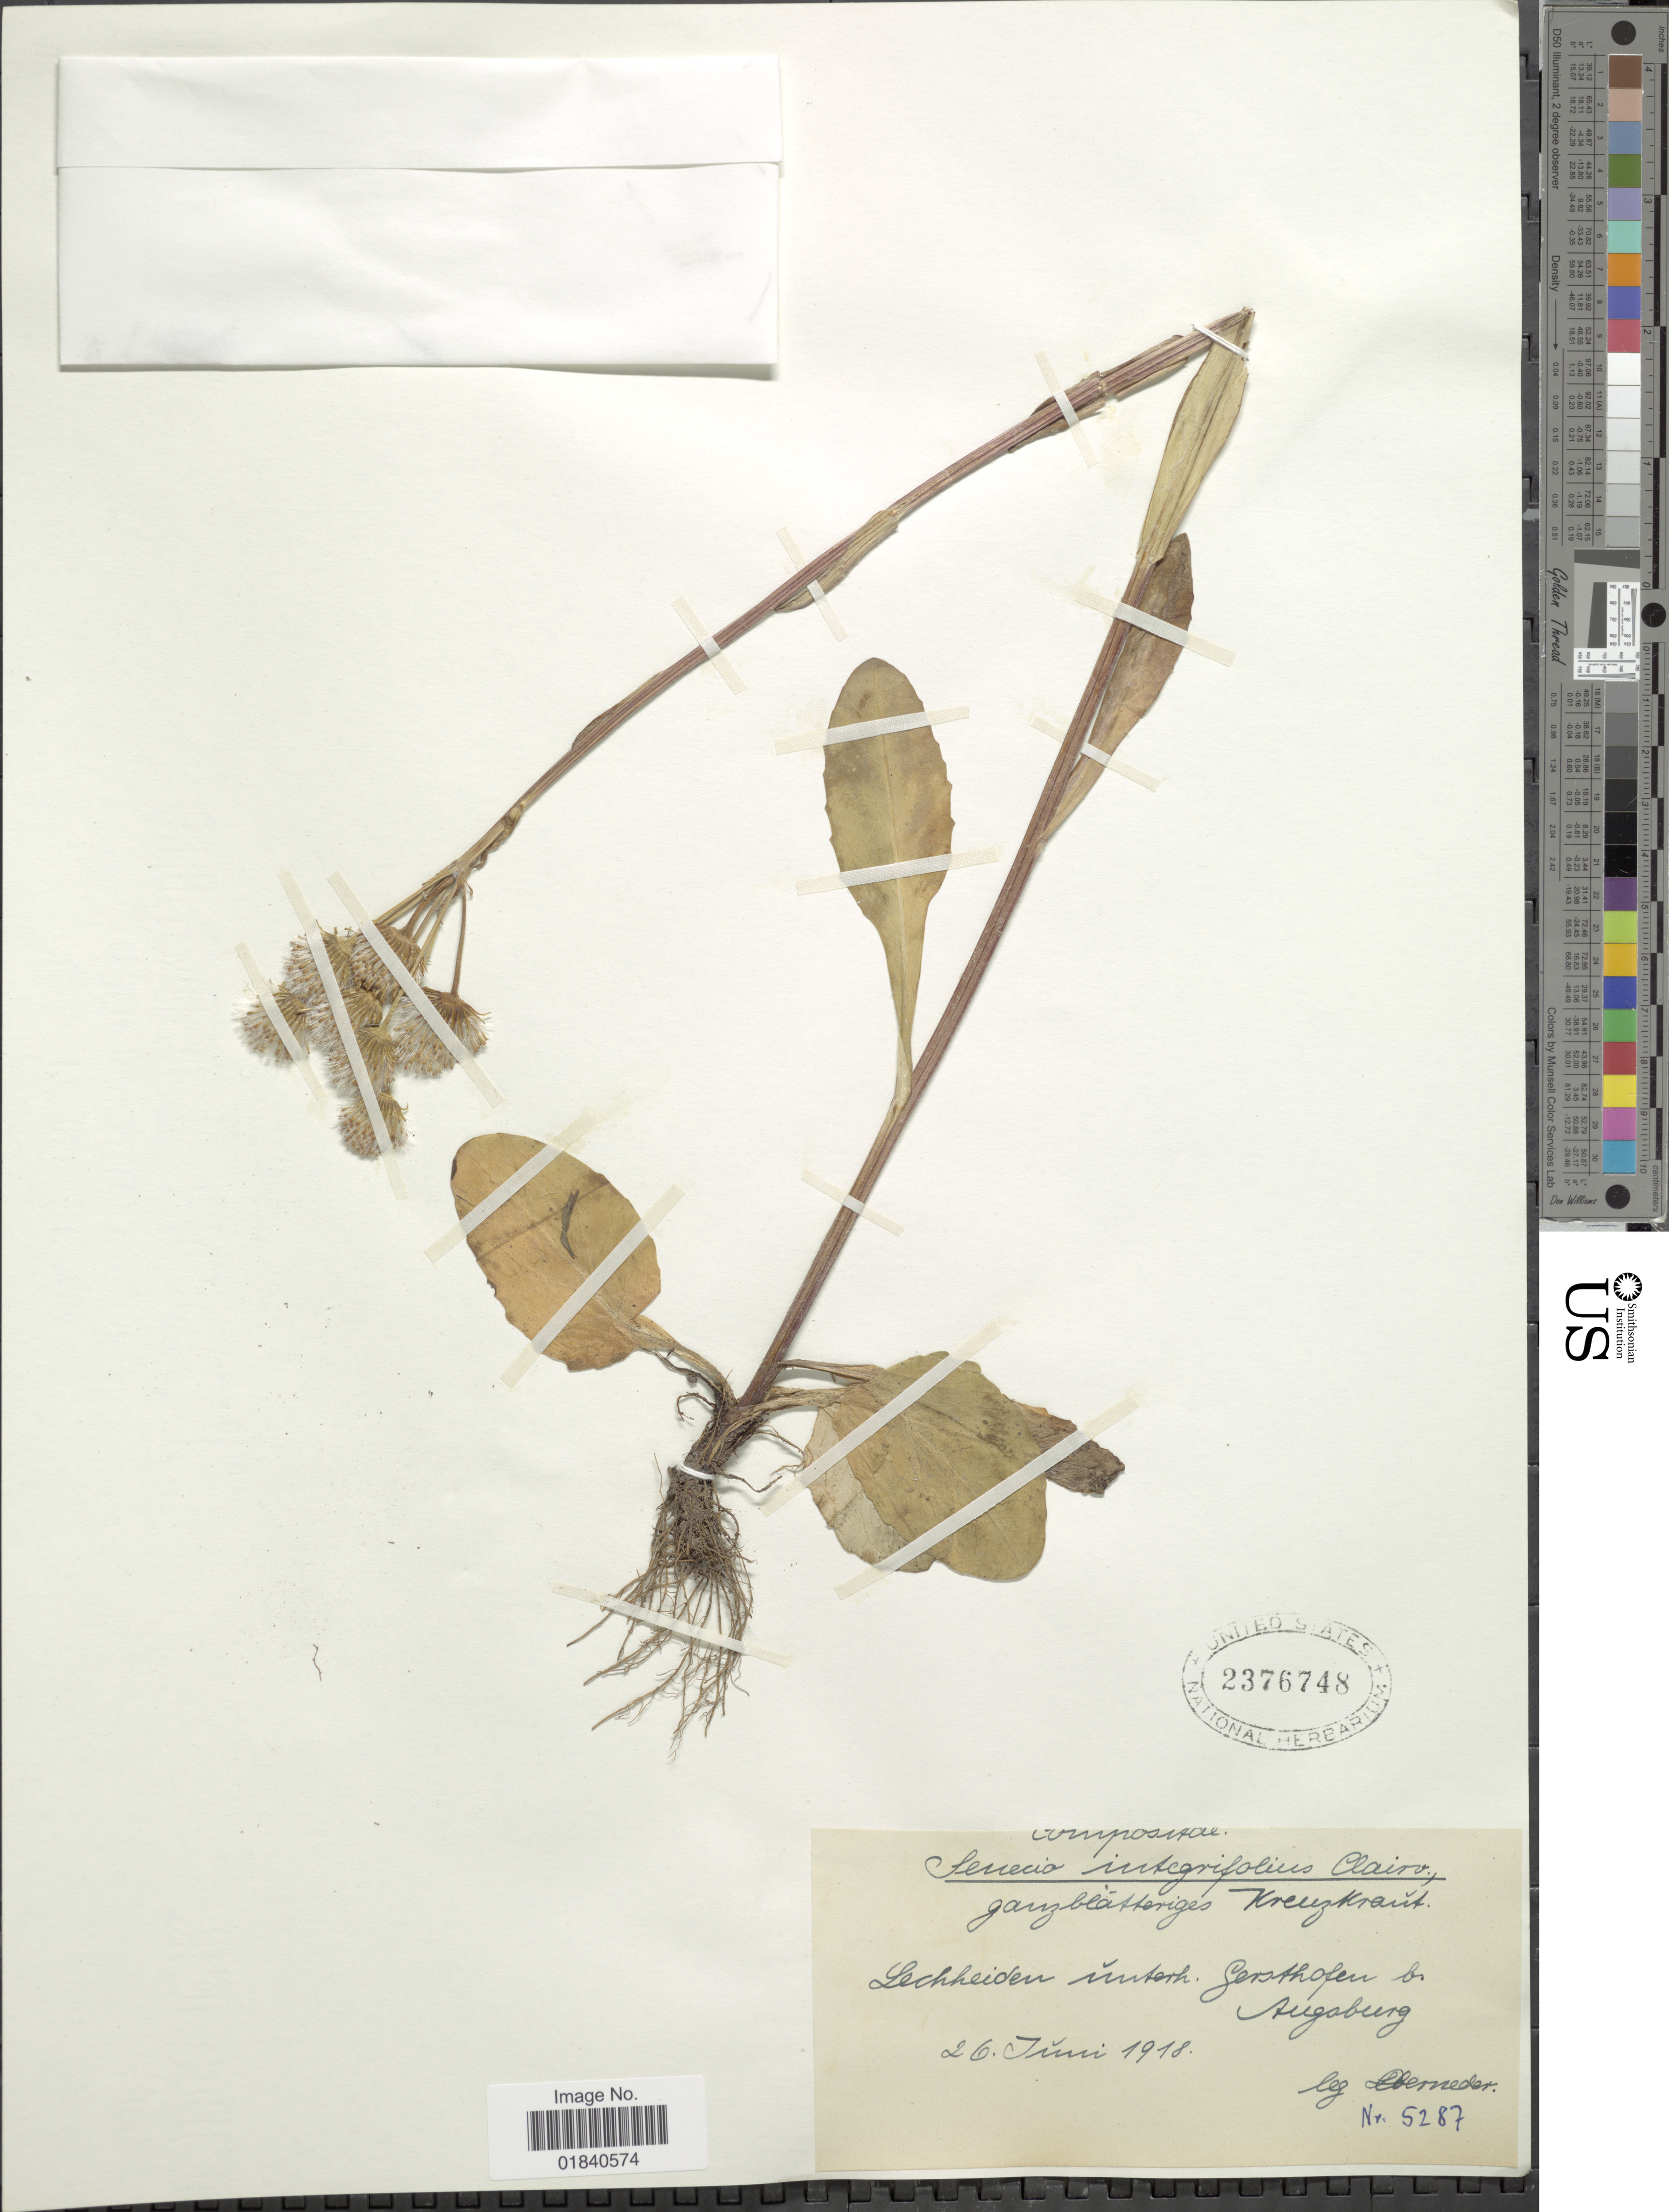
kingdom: Plantae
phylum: Tracheophyta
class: Magnoliopsida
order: Asterales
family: Asteraceae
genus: Tephroseris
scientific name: Tephroseris integrifolia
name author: (L.) Holub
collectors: -- Aberneder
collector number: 5287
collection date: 1918-06-26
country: Germany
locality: Lechheiden unterh. Gersthofen [interpreted] b. Augsburg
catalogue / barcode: US 2376748